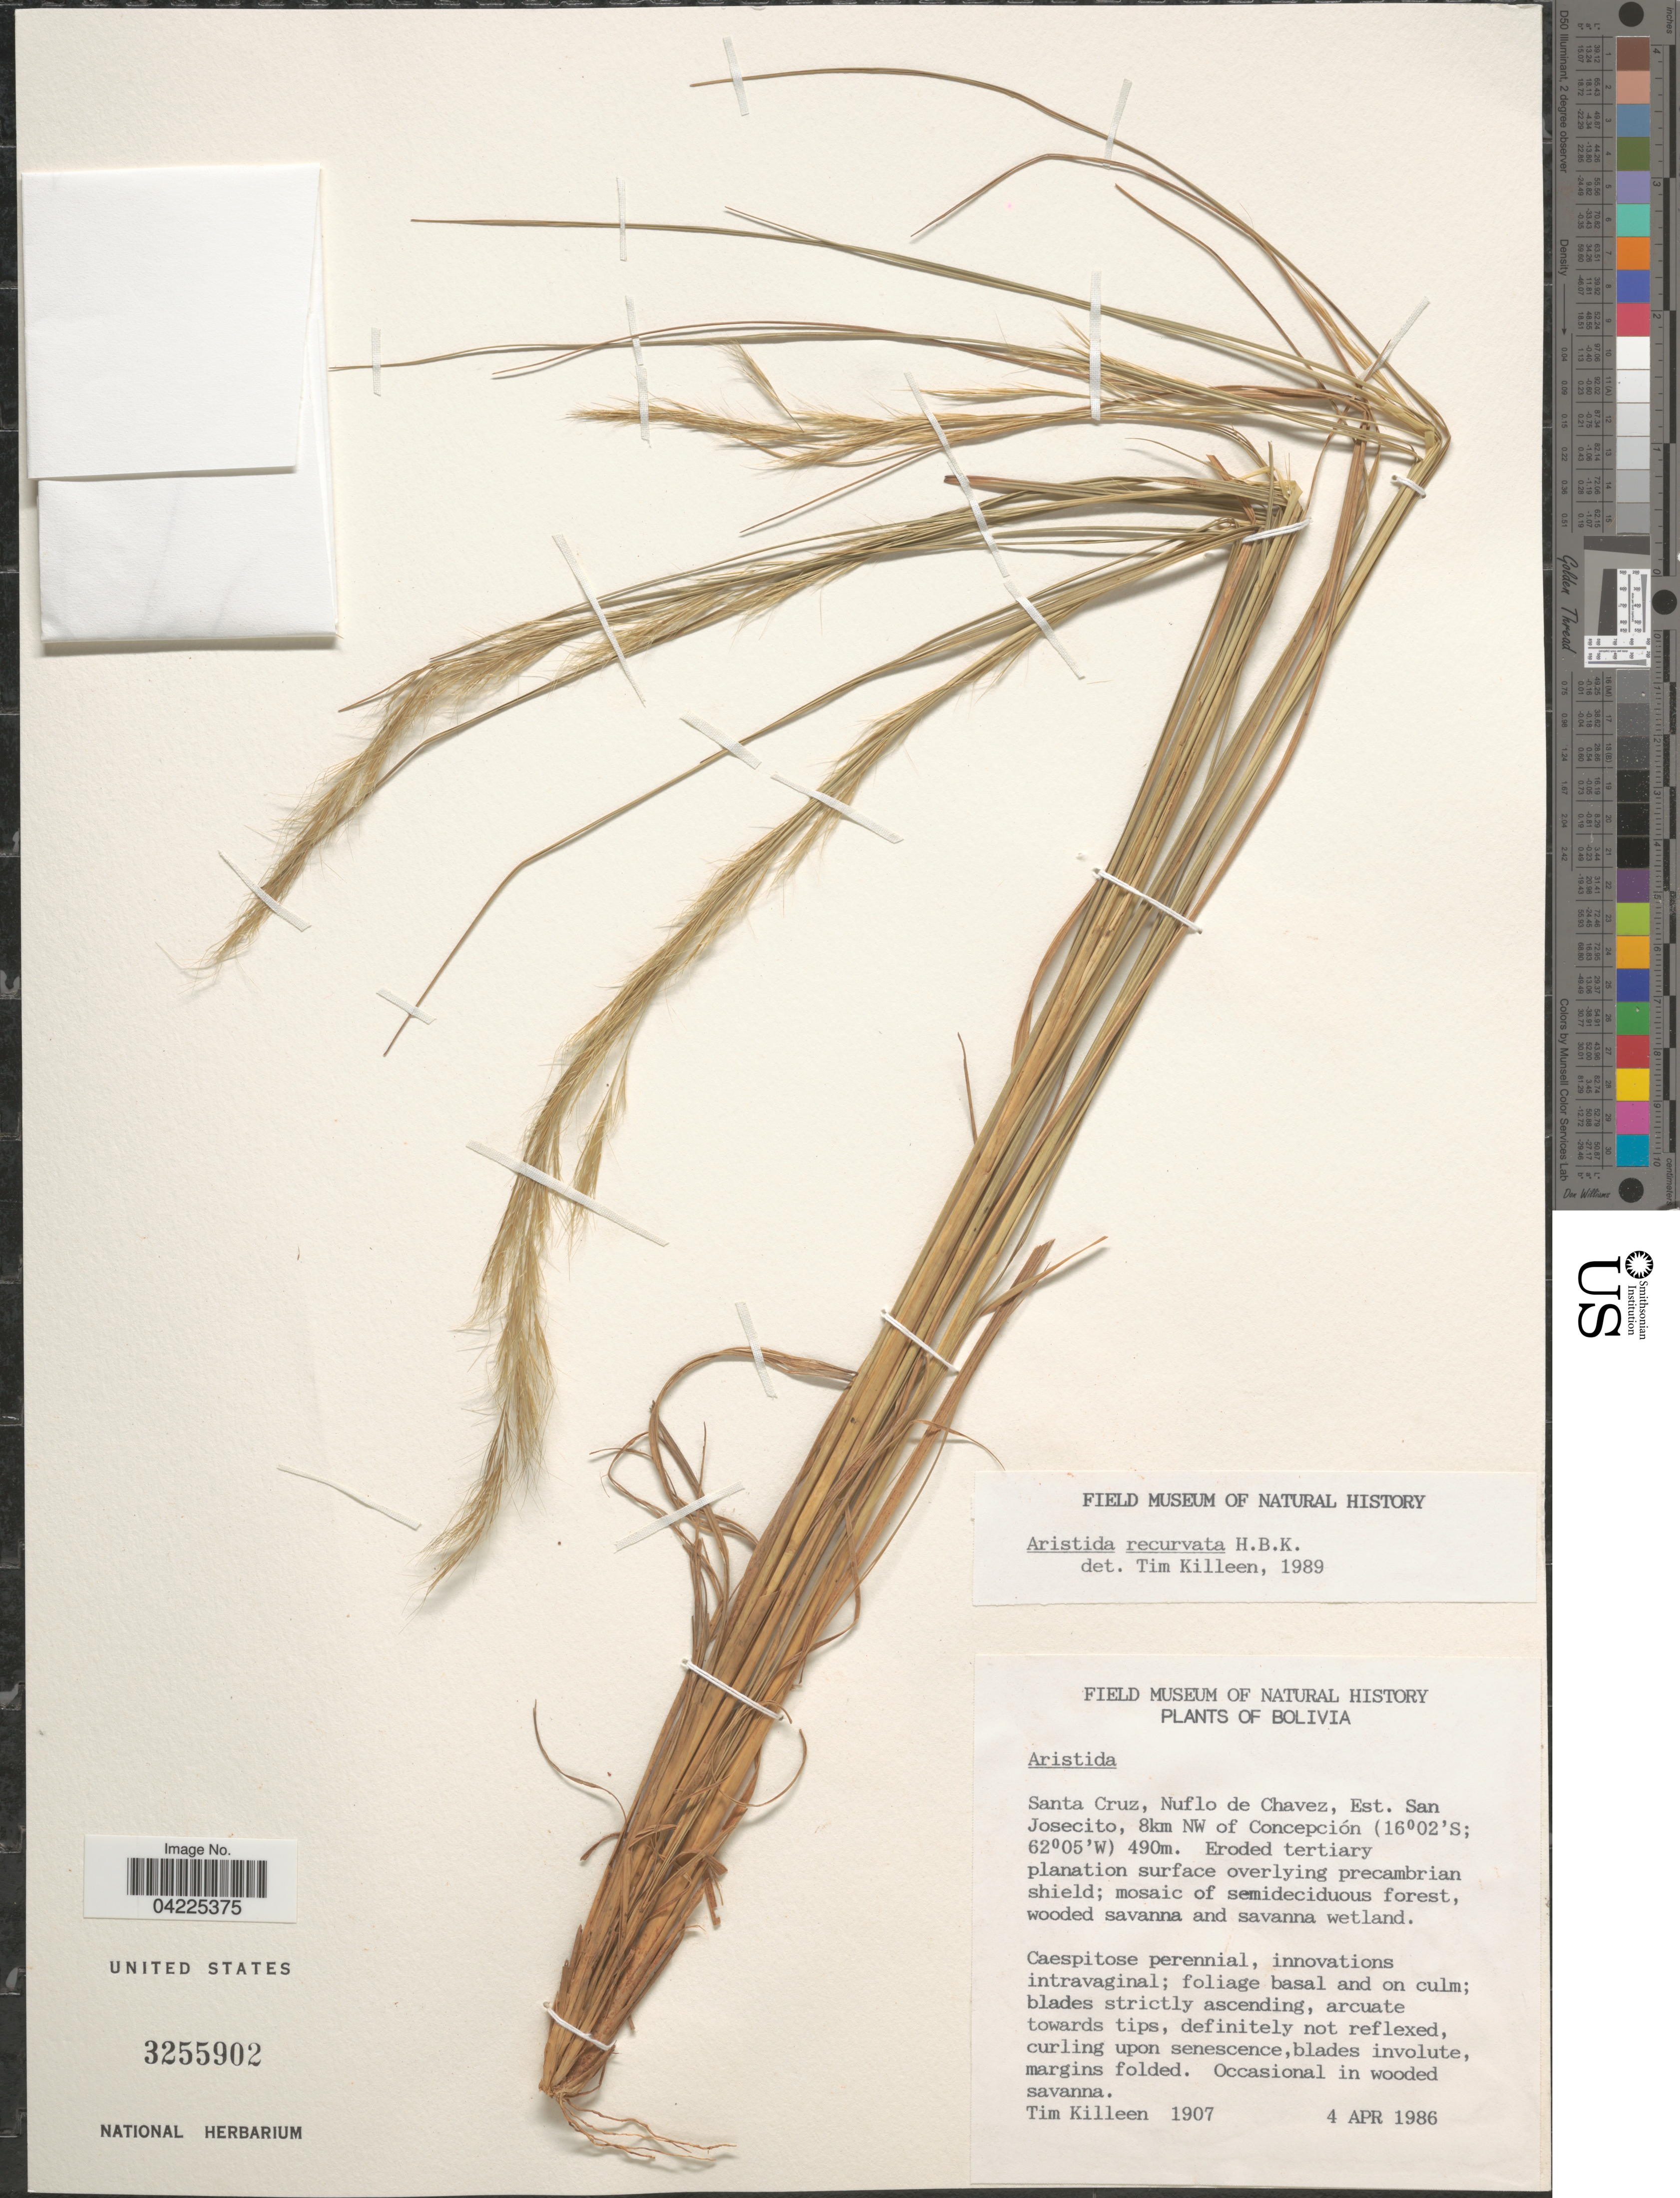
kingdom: Plantae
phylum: Tracheophyta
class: Liliopsida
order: Poales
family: Poaceae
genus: Aristida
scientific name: Aristida recurvata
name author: Kunth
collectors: T. J. Killeen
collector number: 1907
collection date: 1986-04-04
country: Bolivia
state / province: Santa Cruz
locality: Santa Cruz, Nuflo de Chavez, Est. San Josecito, 8km NW of Concepción.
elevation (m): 490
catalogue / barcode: US 3255902